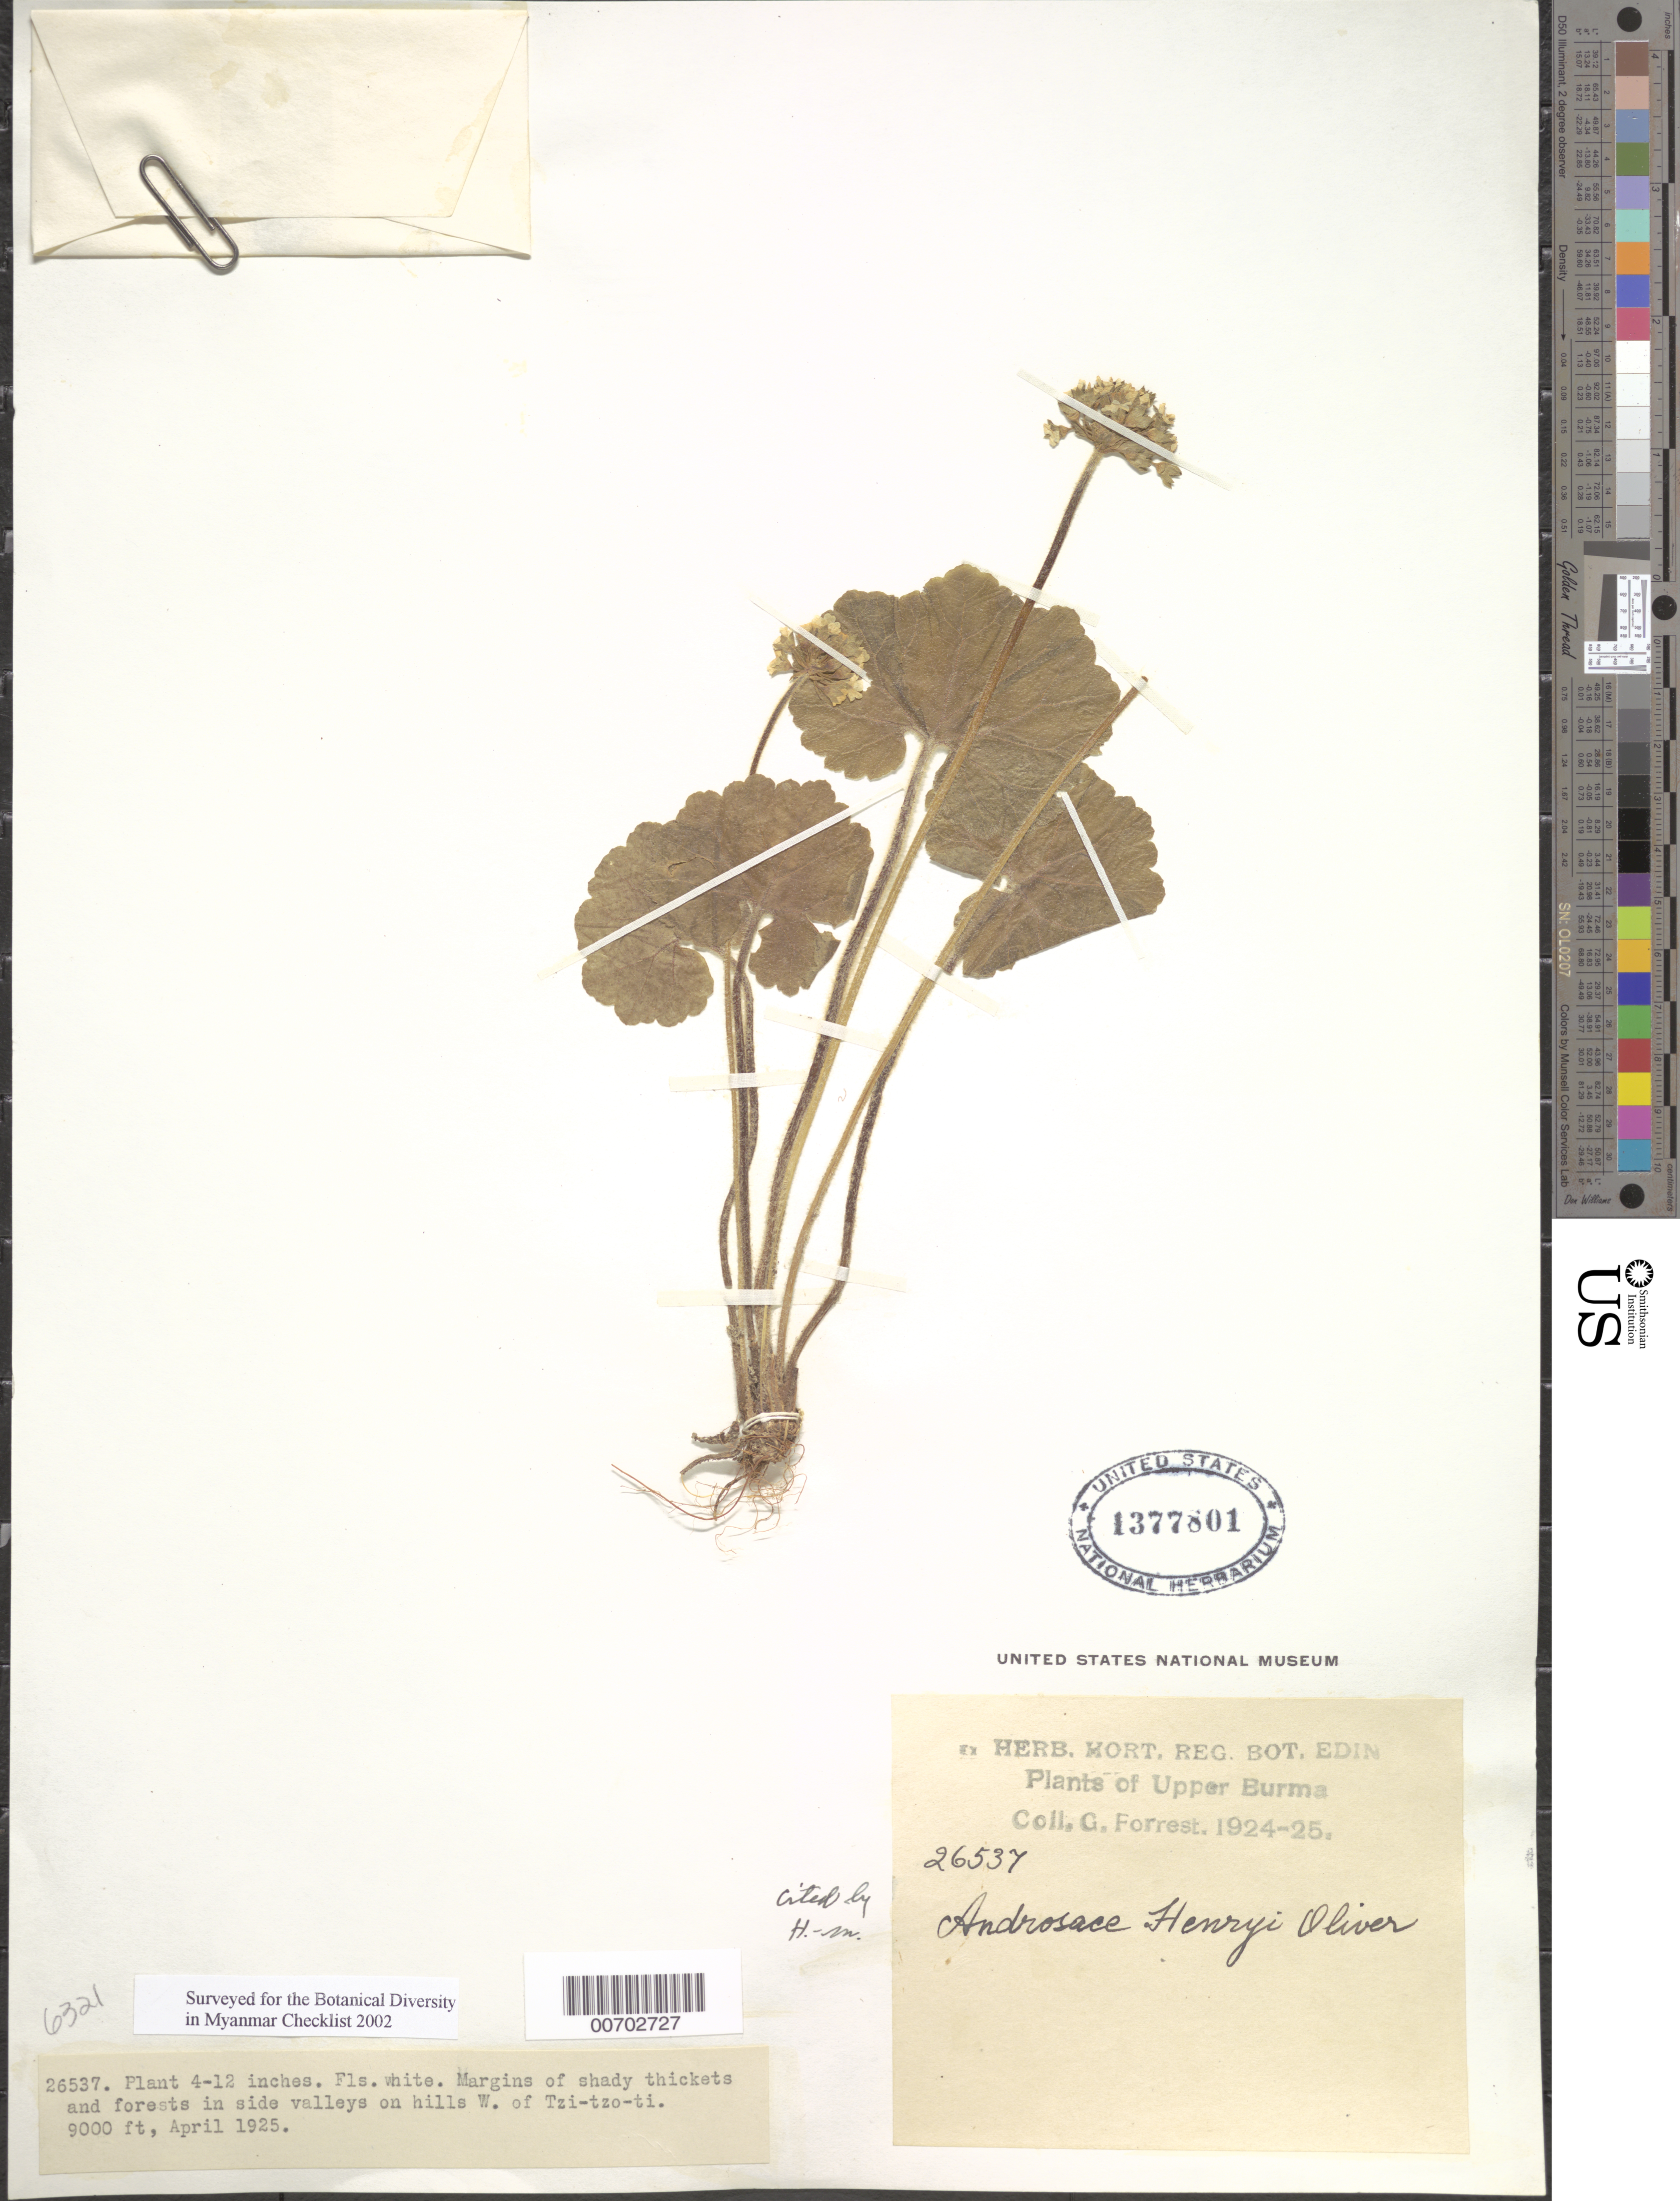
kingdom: Plantae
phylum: Tracheophyta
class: Magnoliopsida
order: Ericales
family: Primulaceae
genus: Androsace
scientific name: Androsace henryi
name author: Oliv.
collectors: G. Forrest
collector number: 26537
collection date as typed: Apr 1925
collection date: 1925-04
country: Myanmar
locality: Tzi-tzo-ti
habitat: Margins of shady thickets and forests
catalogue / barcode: US 1377801